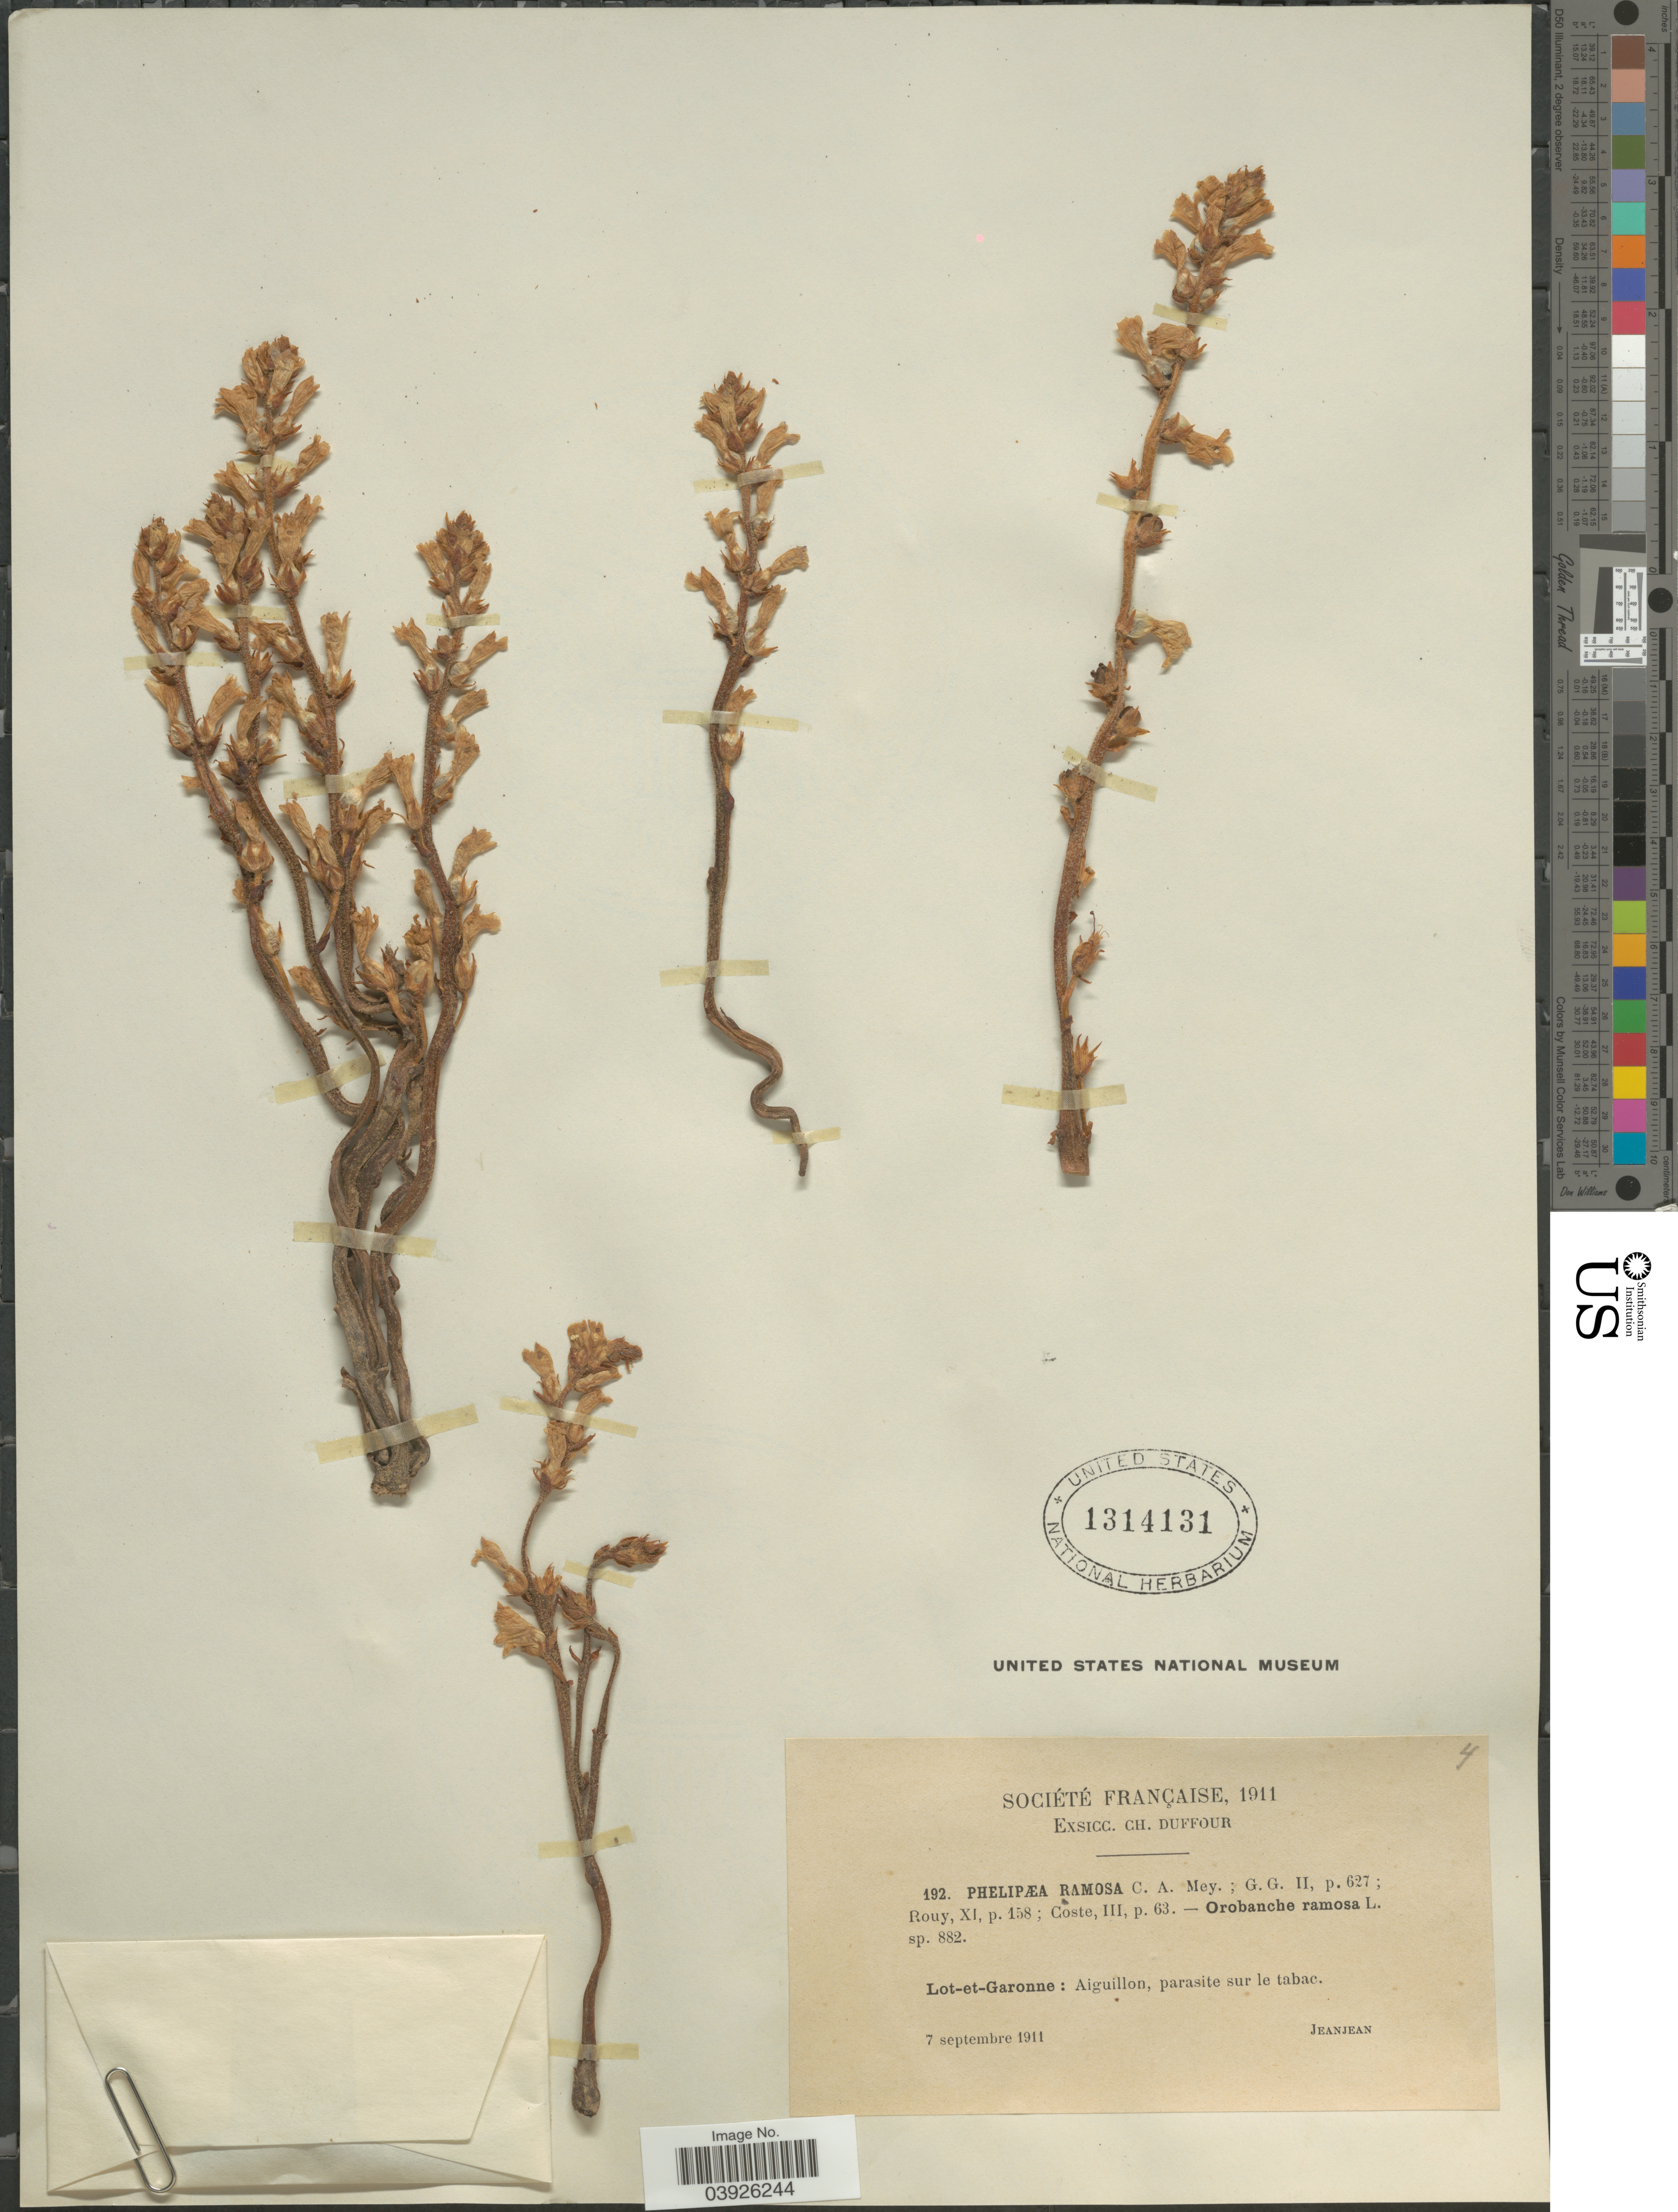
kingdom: Plantae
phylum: Tracheophyta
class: Magnoliopsida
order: Lamiales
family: Orobanchaceae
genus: Phelypaea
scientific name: Phelypaea ramosa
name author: (L.) C.A. Mey.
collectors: Jeanjean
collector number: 192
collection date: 1911-09-07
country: France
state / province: Nouvelle-Aquitaine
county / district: Lot-et-Garonne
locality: Société Française. Lot-et-Garonne: Aiguillon, parasite sur le labac.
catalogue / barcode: US 1314131